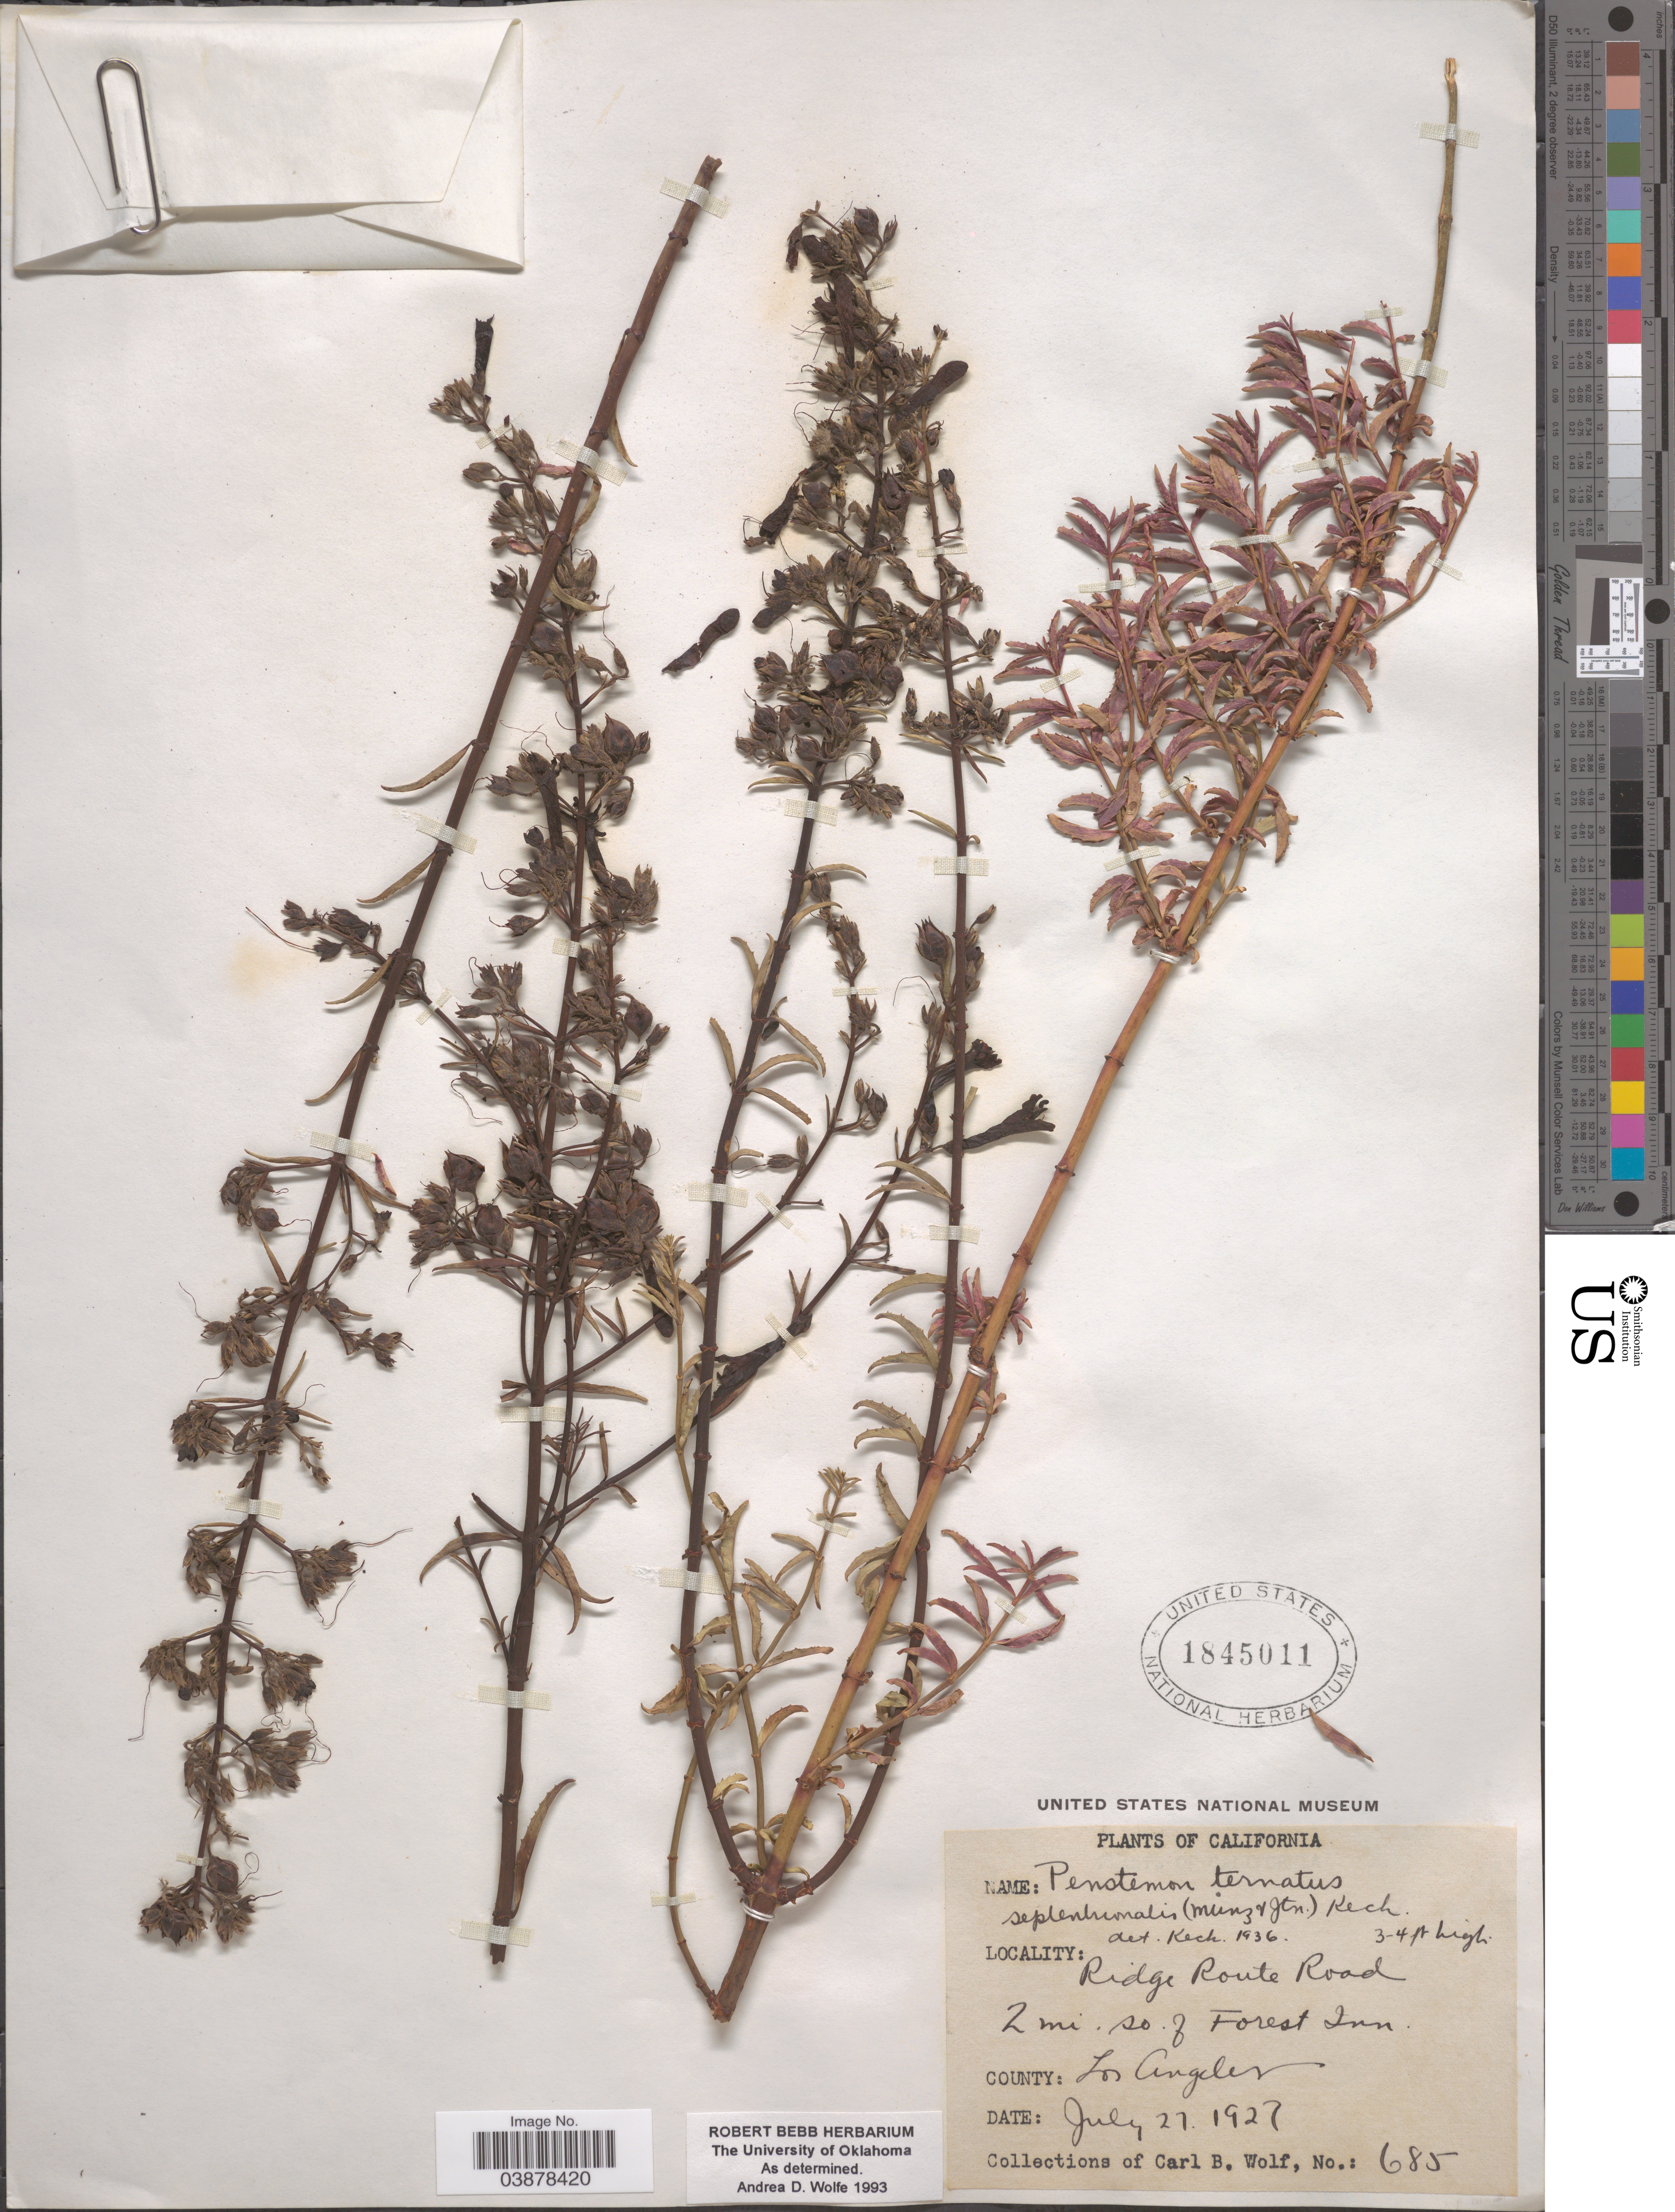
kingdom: Plantae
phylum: Tracheophyta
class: Magnoliopsida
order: Lamiales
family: Plantaginaceae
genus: Penstemon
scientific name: Penstemon ternatus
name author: Torr. ex A. Gray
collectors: C. B. Wolf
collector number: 685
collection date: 1927-07-21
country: United States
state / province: California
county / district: Los Angeles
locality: Ridge Route Road 2 mi. so. of Forest Inn. County: Los Angeles.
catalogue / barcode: US 1845011